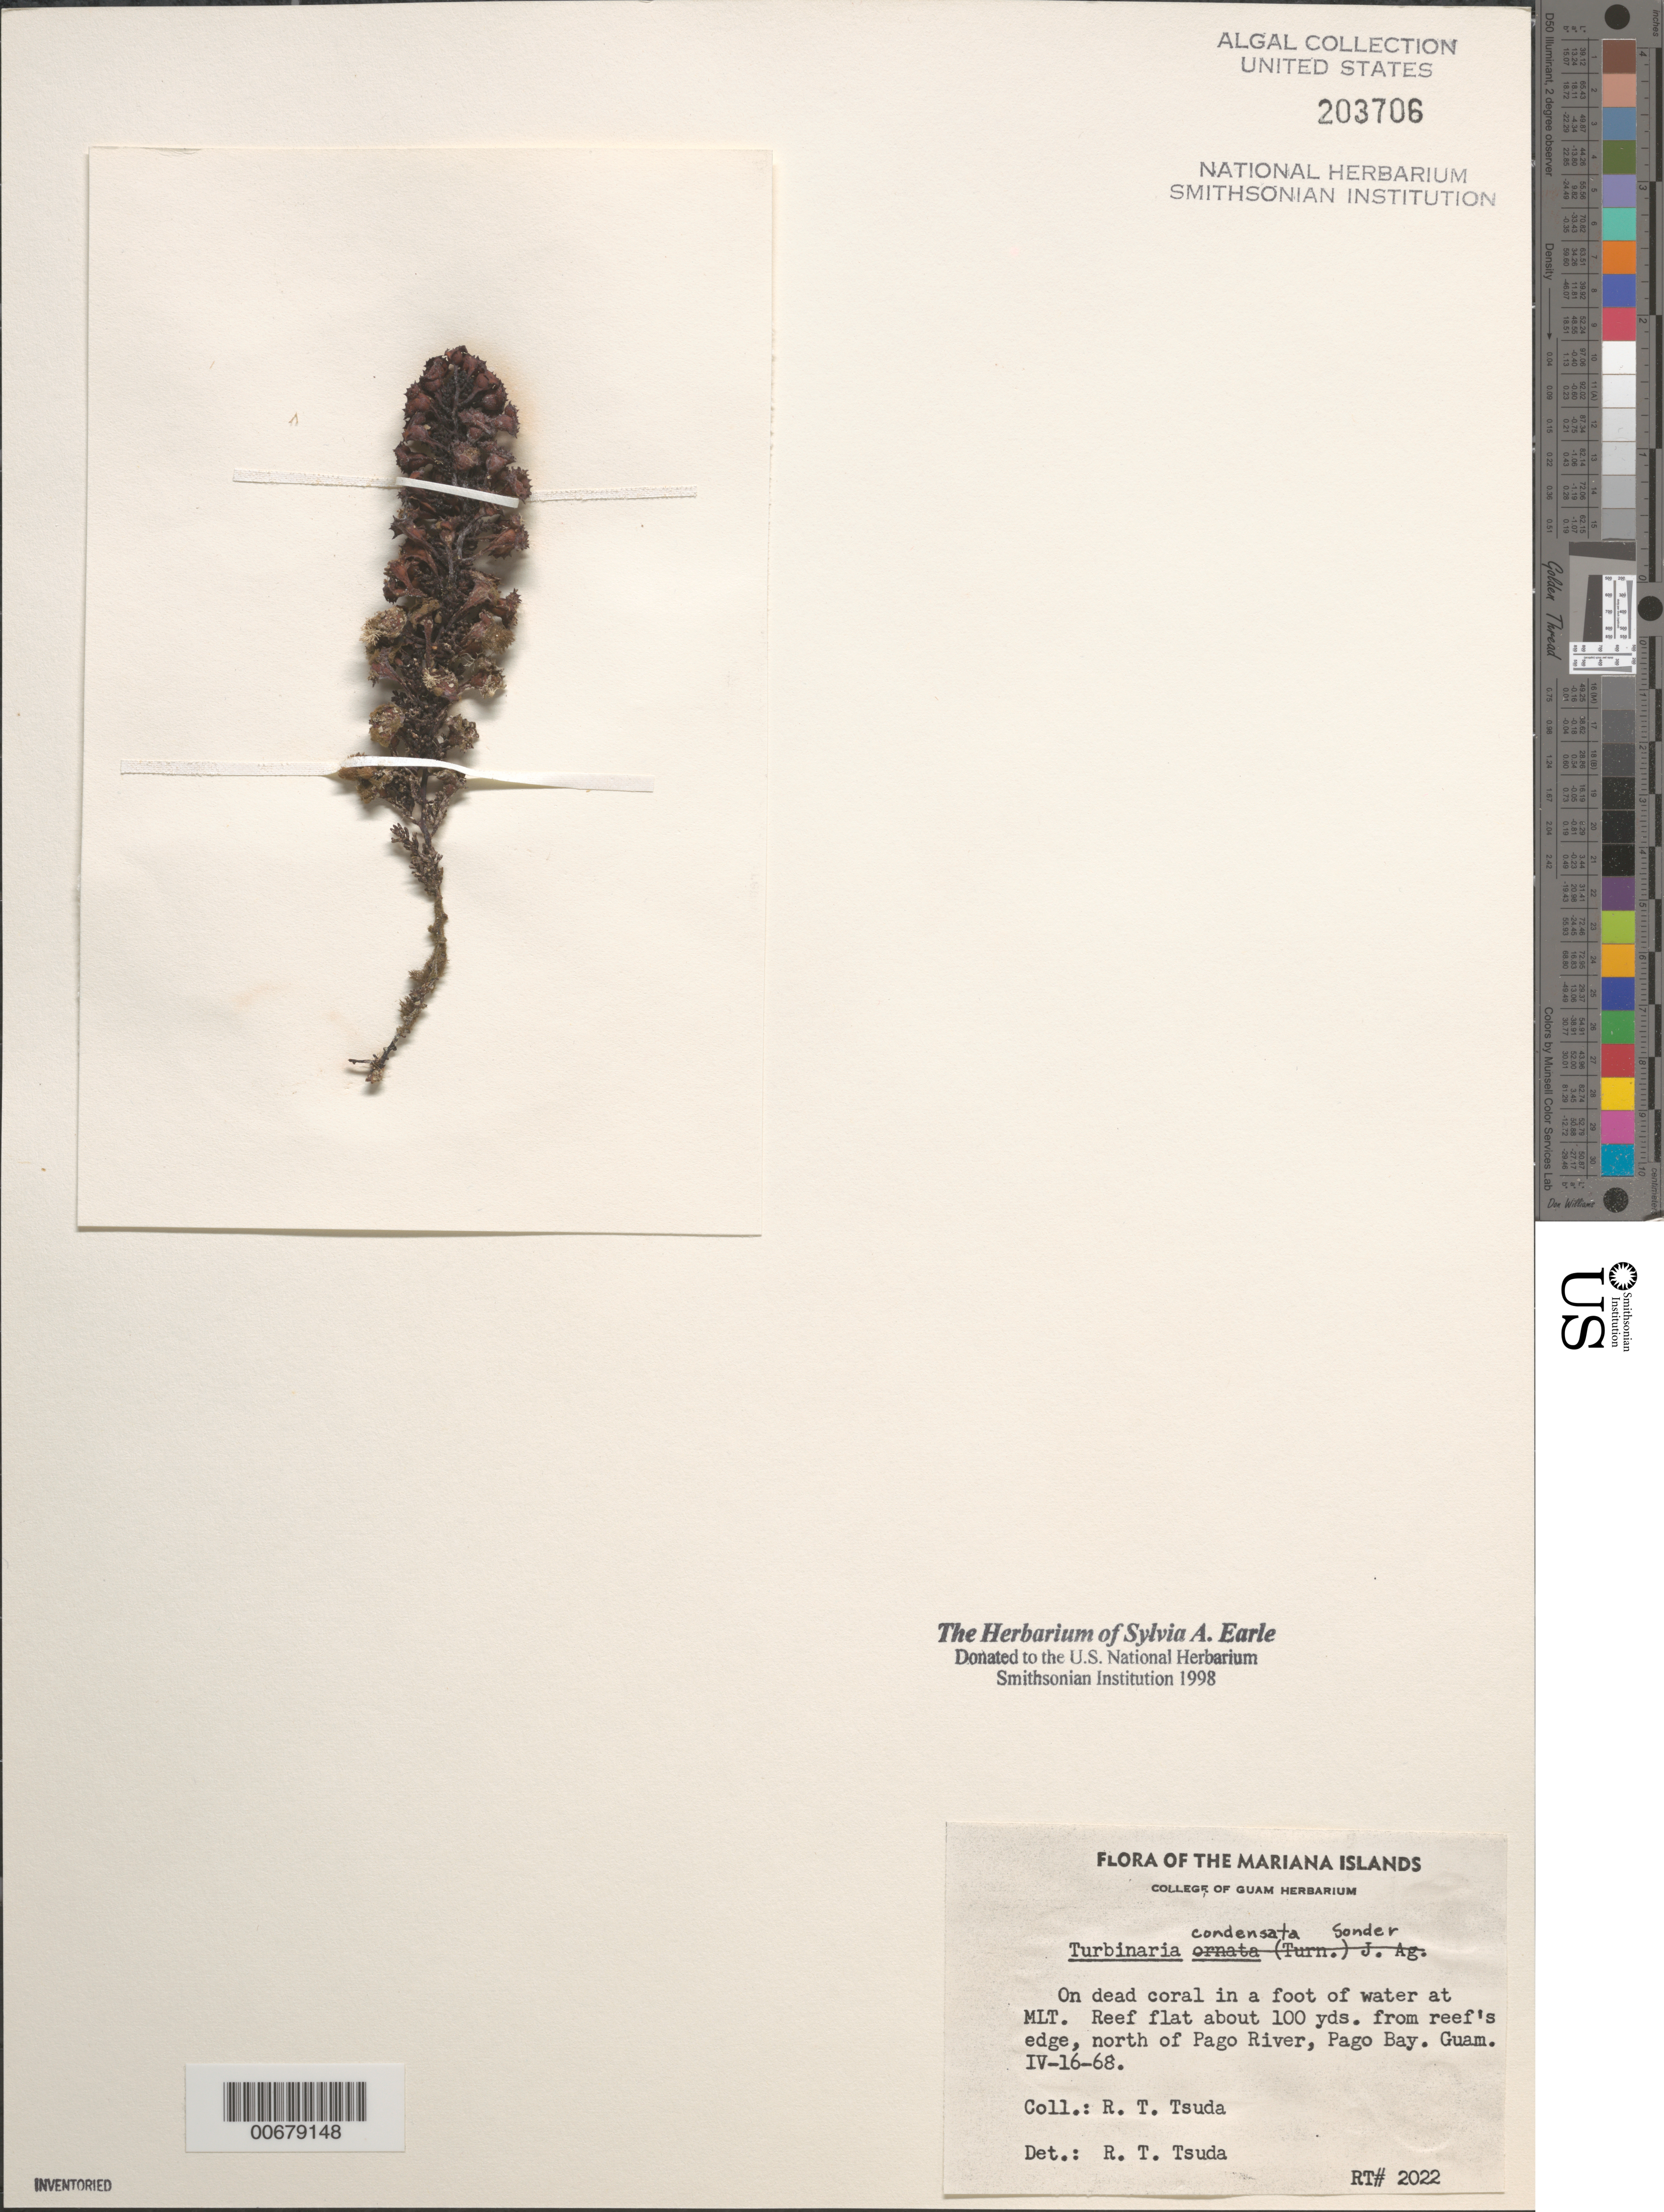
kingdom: Chromista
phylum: Ochrophyta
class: Phaeophyceae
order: Fucales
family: Sargassaceae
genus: Turbinaria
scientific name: Turbinaria condensata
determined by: Tsuda, R. T.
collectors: R. Tsuda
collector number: RT 2022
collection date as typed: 16 Apr 1968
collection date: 1968-04-16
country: Guam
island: Guam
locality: Pago Bay north of Pago River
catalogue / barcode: US 203706